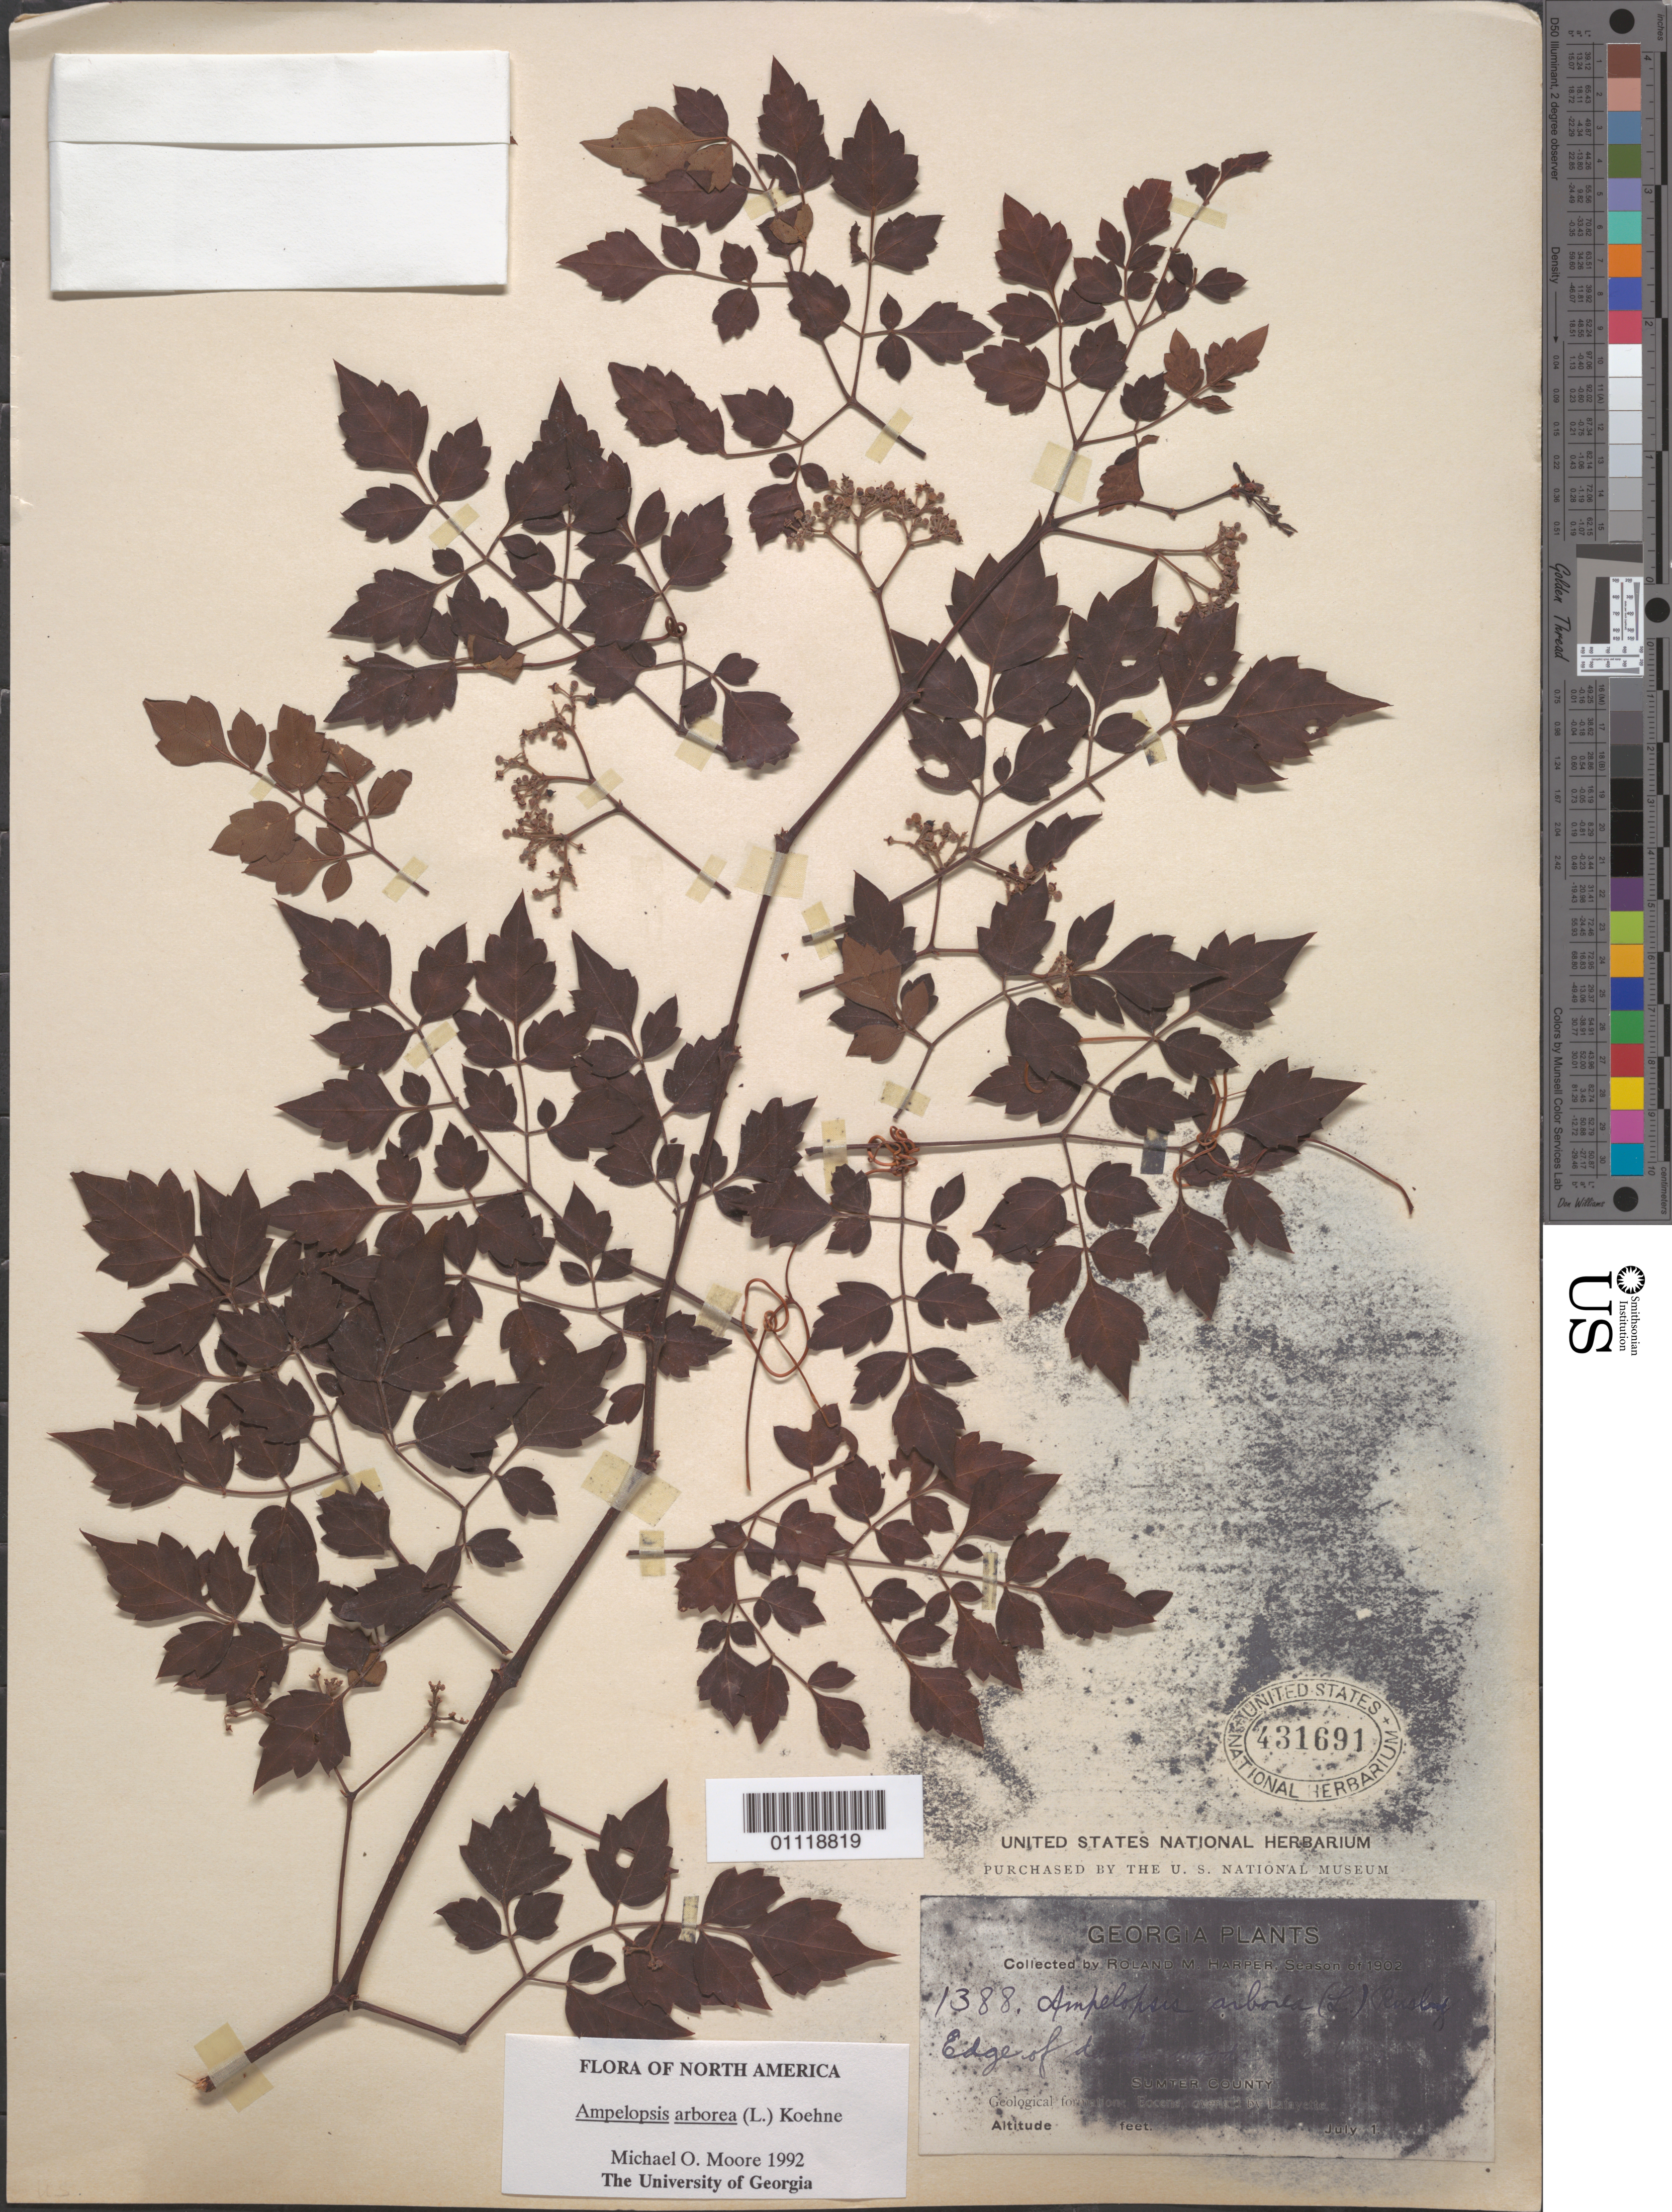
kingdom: Plantae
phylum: Tracheophyta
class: Magnoliopsida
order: Vitales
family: Vitaceae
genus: Ampelopsis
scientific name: Ampelopsis arborea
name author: (L.) Koehne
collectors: R. M. Harper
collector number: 1388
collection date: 1902-07-01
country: United States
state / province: Georgia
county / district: Sumter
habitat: On woods of tree.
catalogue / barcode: US 431691